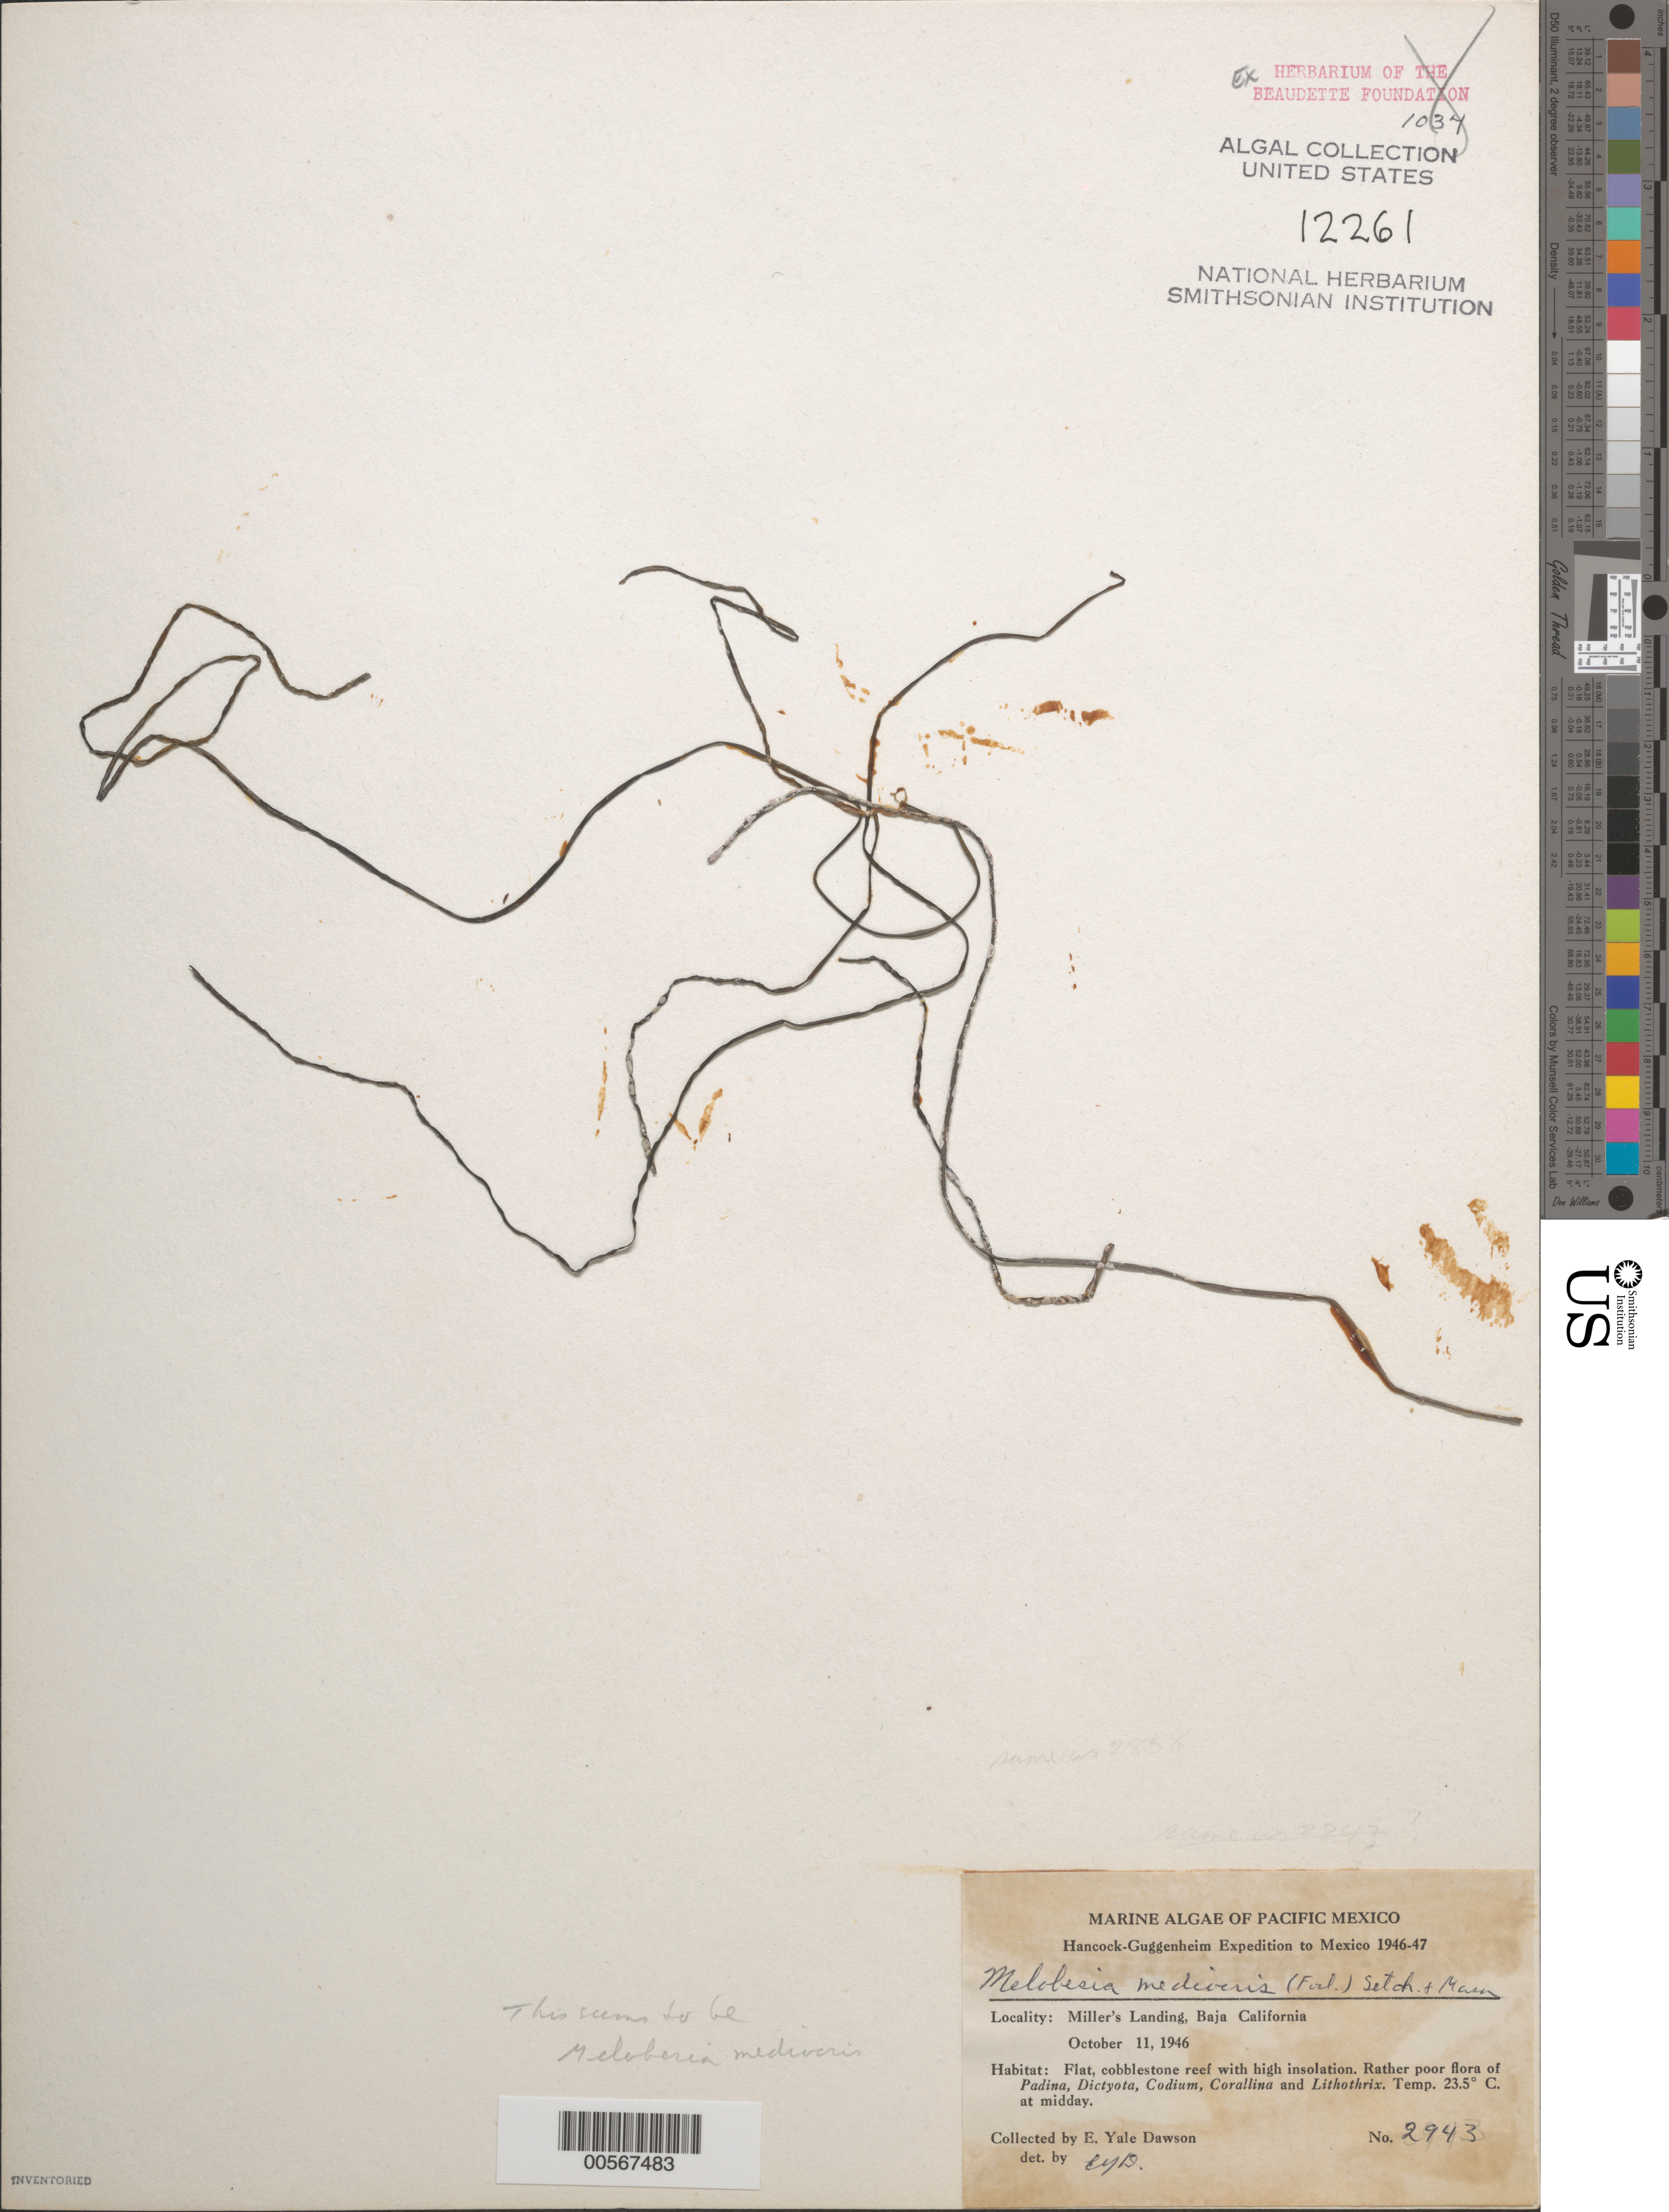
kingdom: Plantae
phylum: Rhodophyta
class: Florideophyceae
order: Corallinales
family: Hapalidiaceae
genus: Melobesia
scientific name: Melobesia mediocris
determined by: Dawson, E. Y.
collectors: E. Y. Dawson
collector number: EYD 2943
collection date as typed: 11 Oct 1946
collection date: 1946-10-11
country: Mexico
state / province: Baja California Sur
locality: Miller's Landing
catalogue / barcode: US 12261